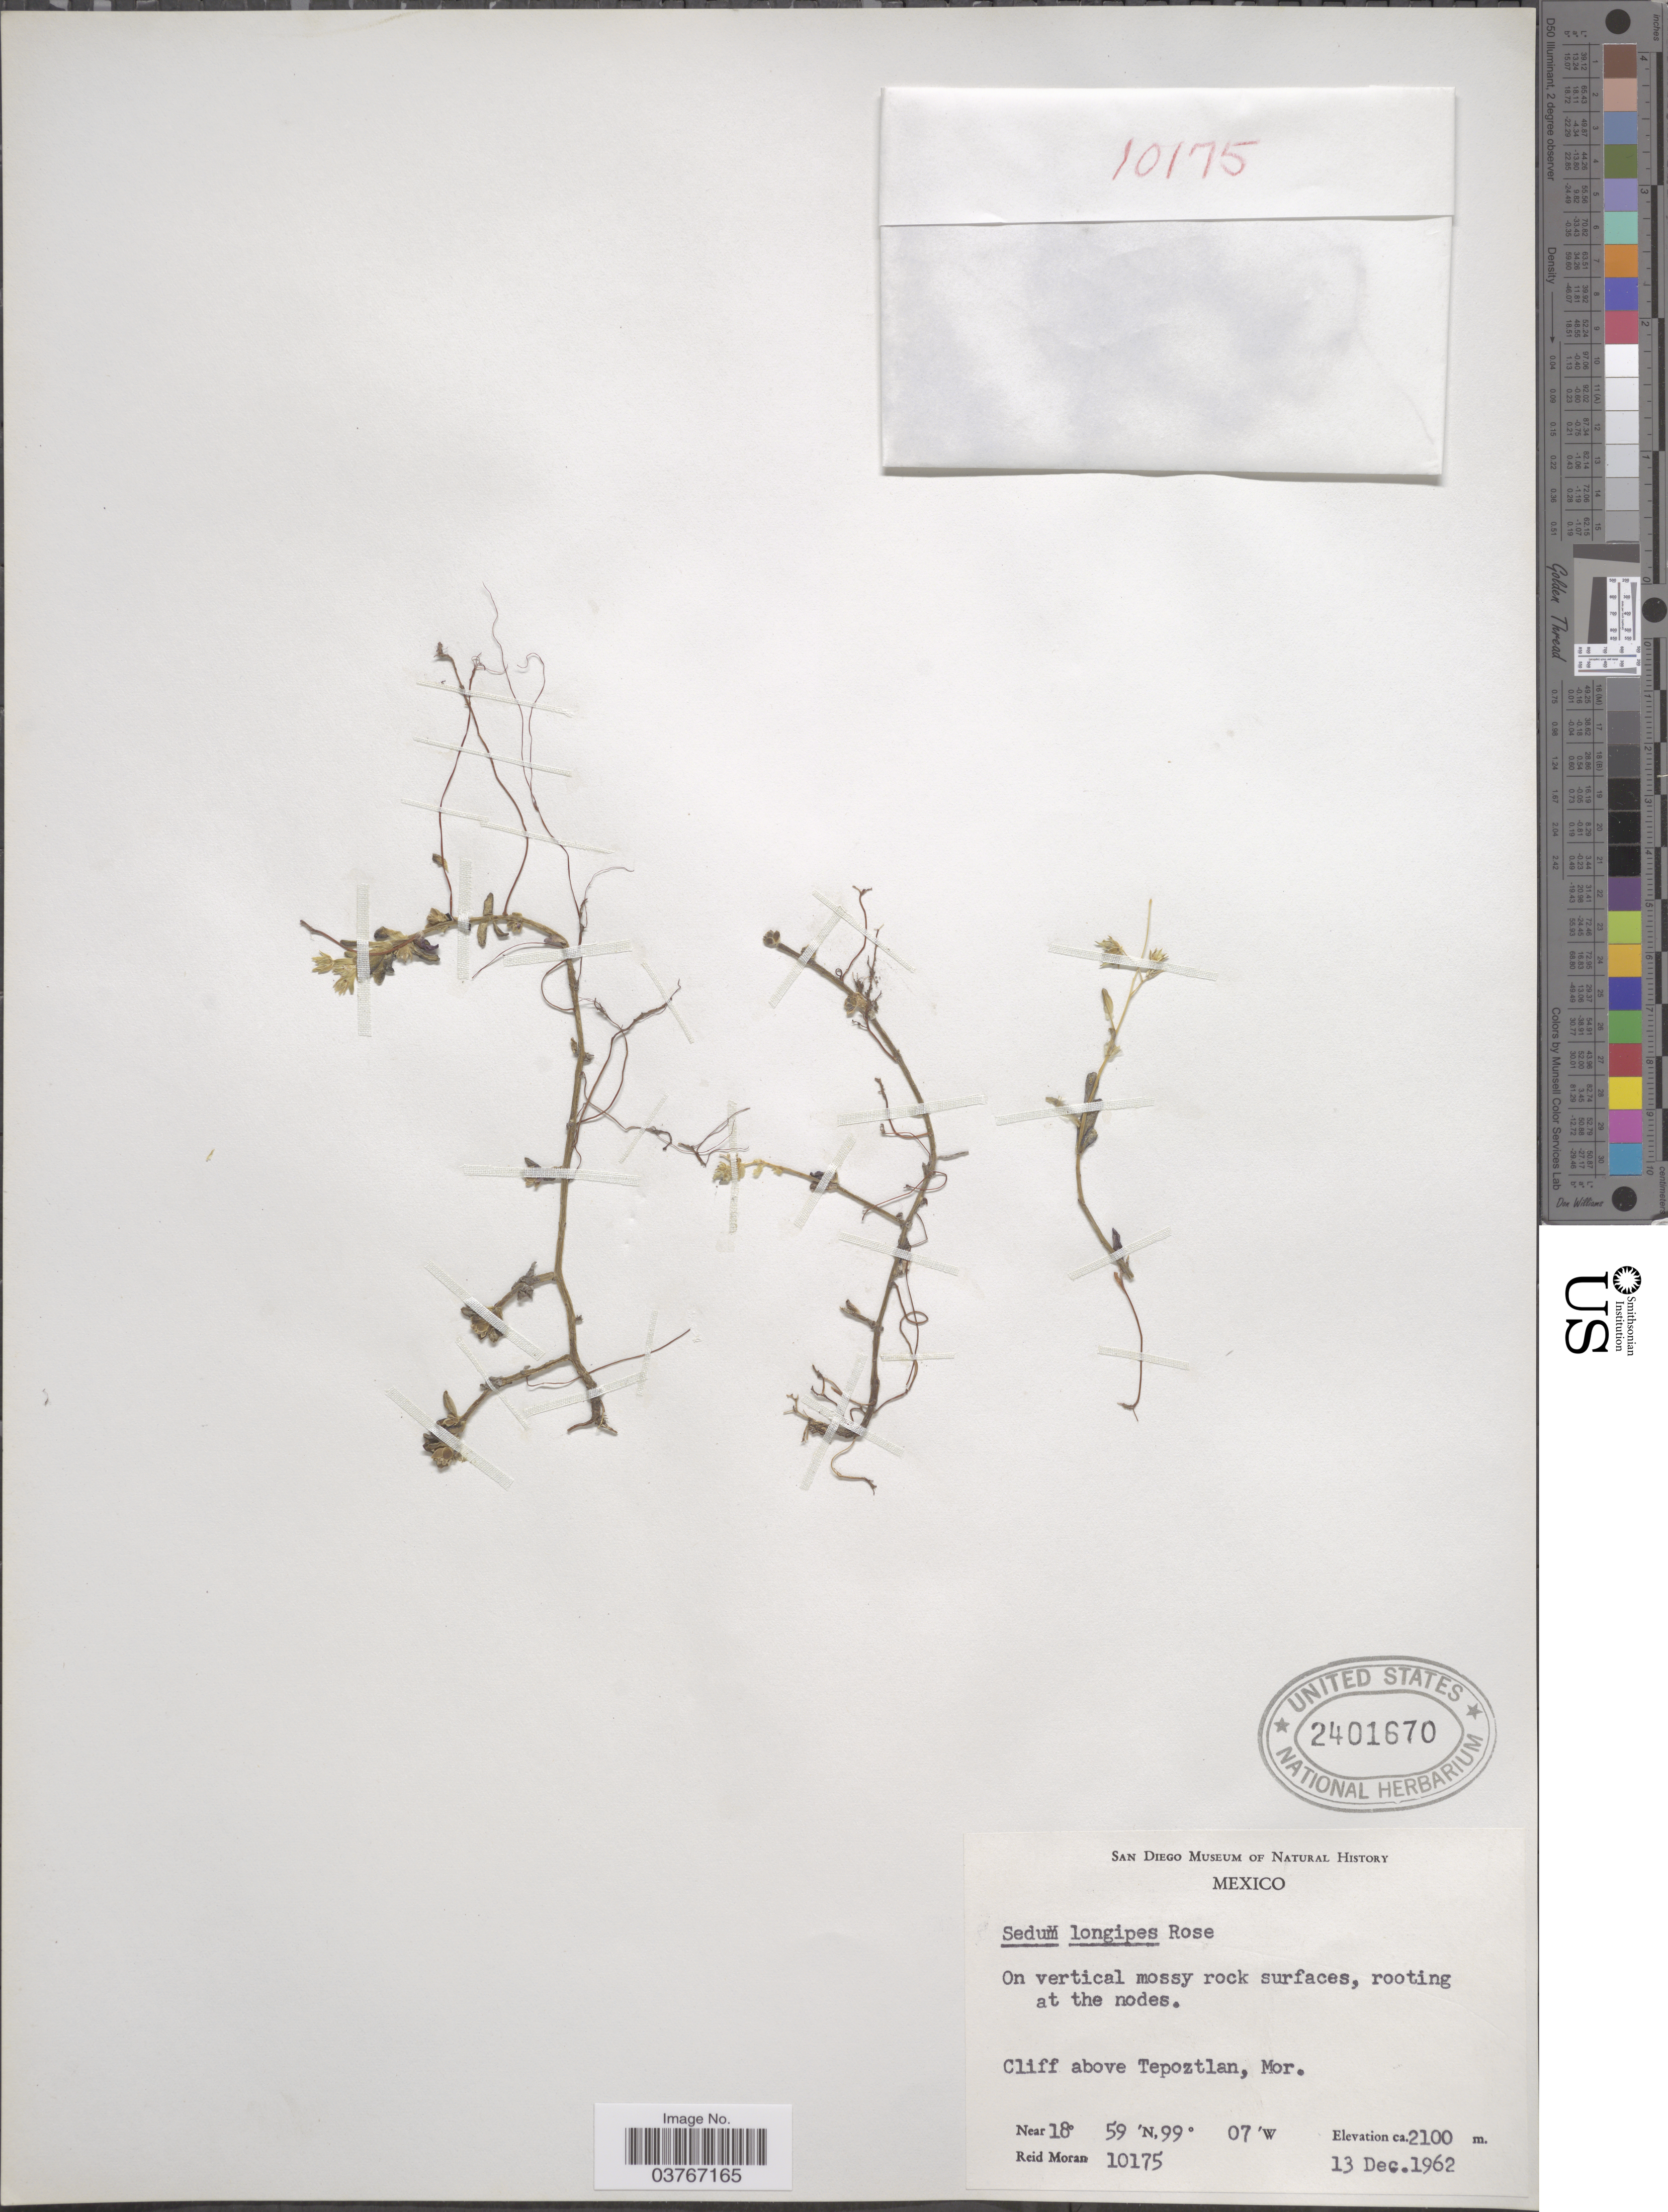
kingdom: Plantae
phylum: Tracheophyta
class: Magnoliopsida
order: Saxifragales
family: Crassulaceae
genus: Sedum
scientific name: Sedum longipes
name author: Rose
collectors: R. Moran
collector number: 10175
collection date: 1962-12-13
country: Mexico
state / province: Morelos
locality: Cliff above Tepoztlan.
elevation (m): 2100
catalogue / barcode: US 2401670